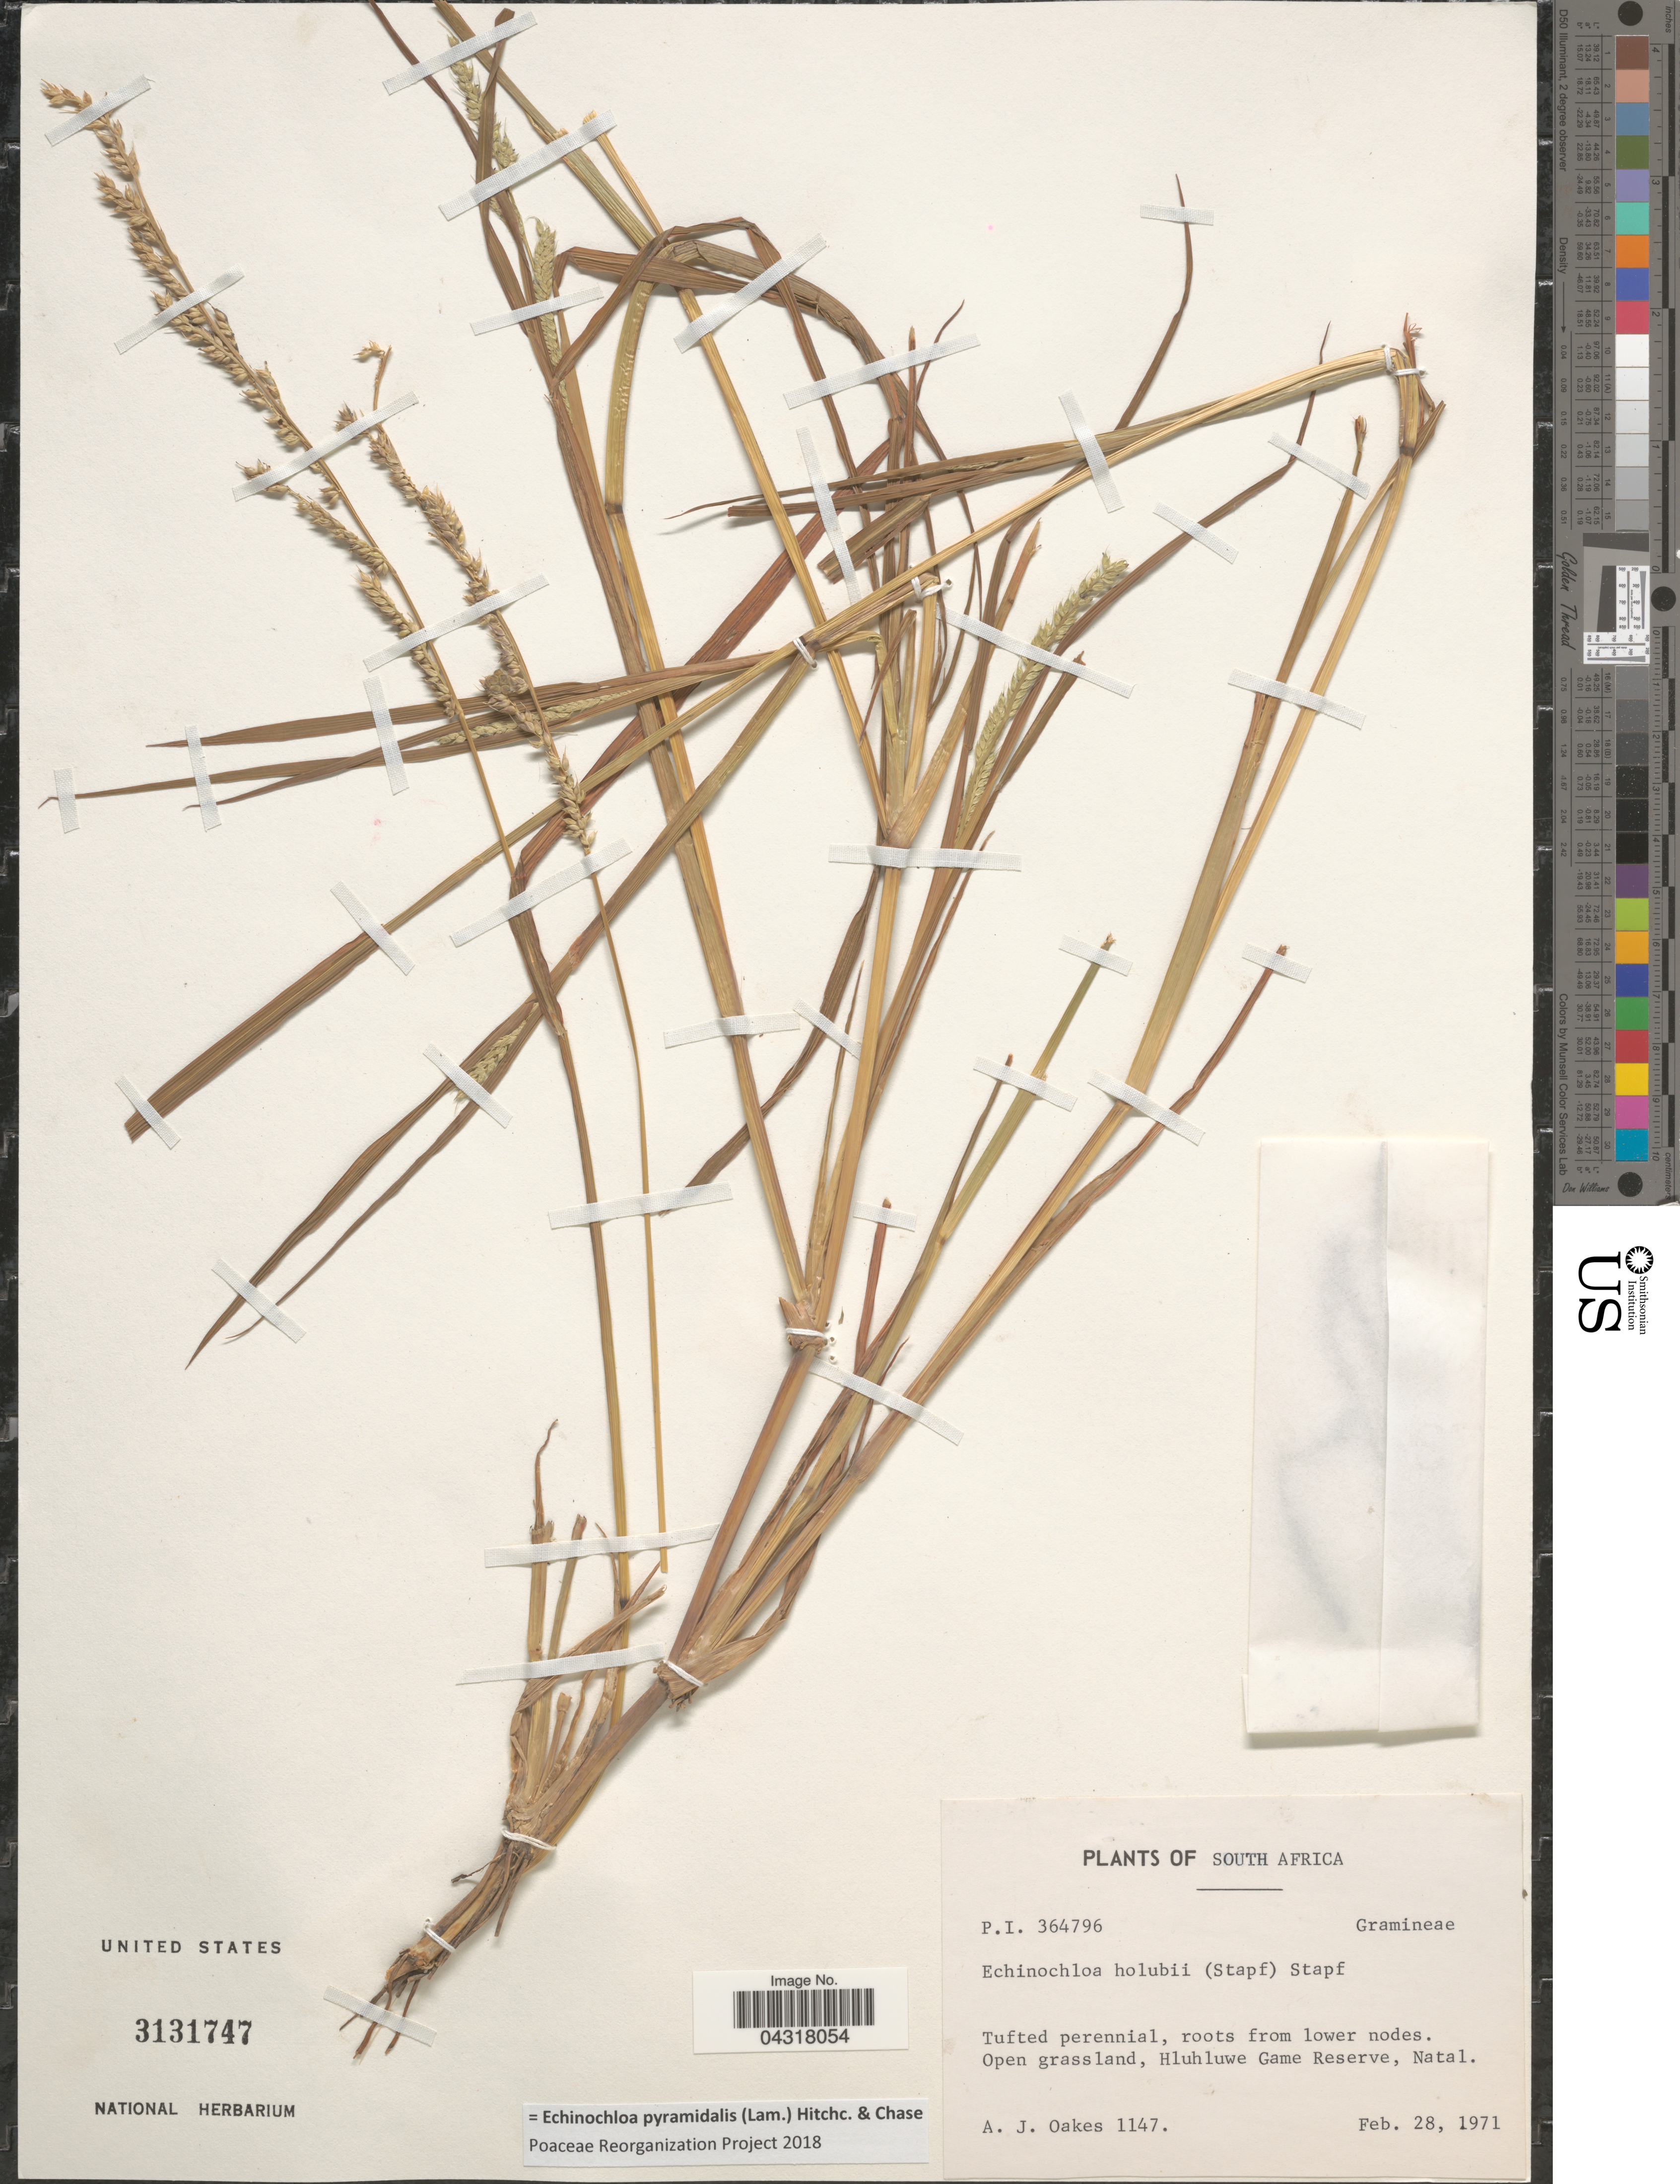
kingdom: Plantae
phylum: Tracheophyta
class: Liliopsida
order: Poales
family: Poaceae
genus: Echinochloa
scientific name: Echinochloa pyramidalis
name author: (Lam.) Hitchc. & Chase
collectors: A. Oakes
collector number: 1147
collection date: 1971-02-28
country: South Africa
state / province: KwaZulu-Natal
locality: Hluhluwe Game Reserve, Natal.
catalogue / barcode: US 3131747